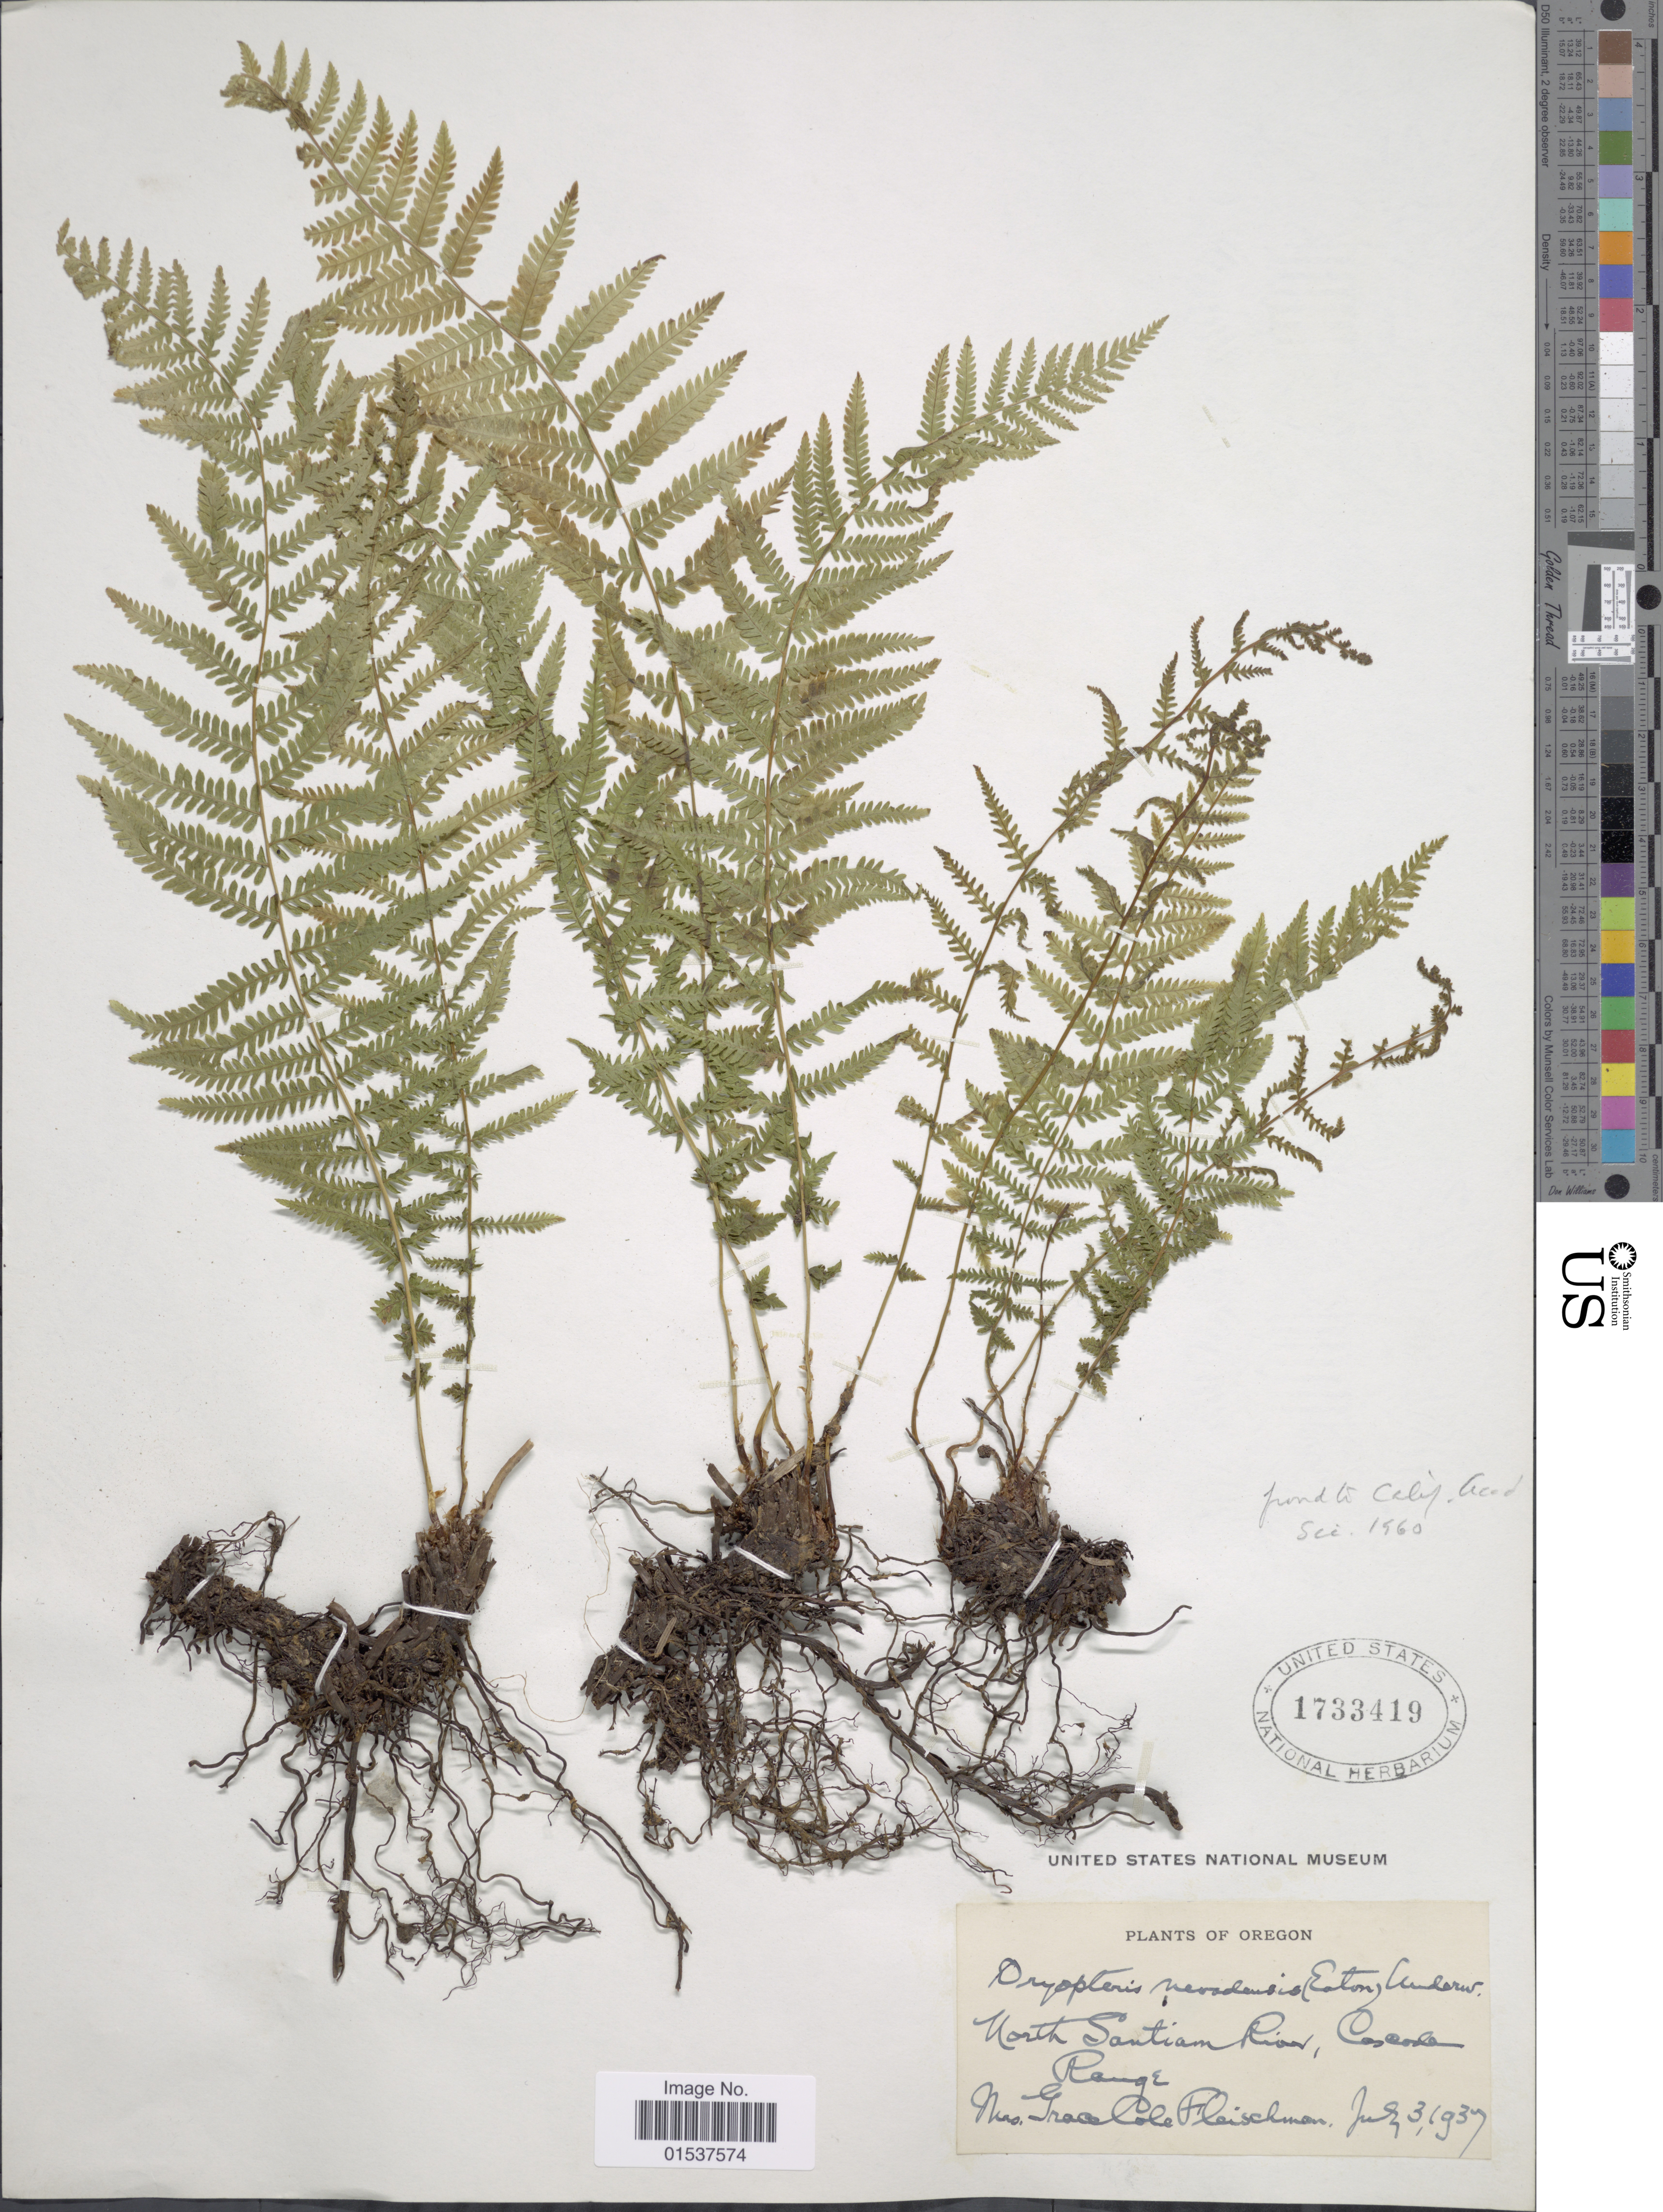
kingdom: Plantae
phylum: Tracheophyta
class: Polypodiopsida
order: Polypodiales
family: Thelypteridaceae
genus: Parathelypteris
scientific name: Parathelypteris nevadensis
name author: (Baker) Holttum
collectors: G. Fleschman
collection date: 1937-07-03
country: United States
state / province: Oregon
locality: North Santiam River, Cascade Range.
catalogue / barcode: US 1733419